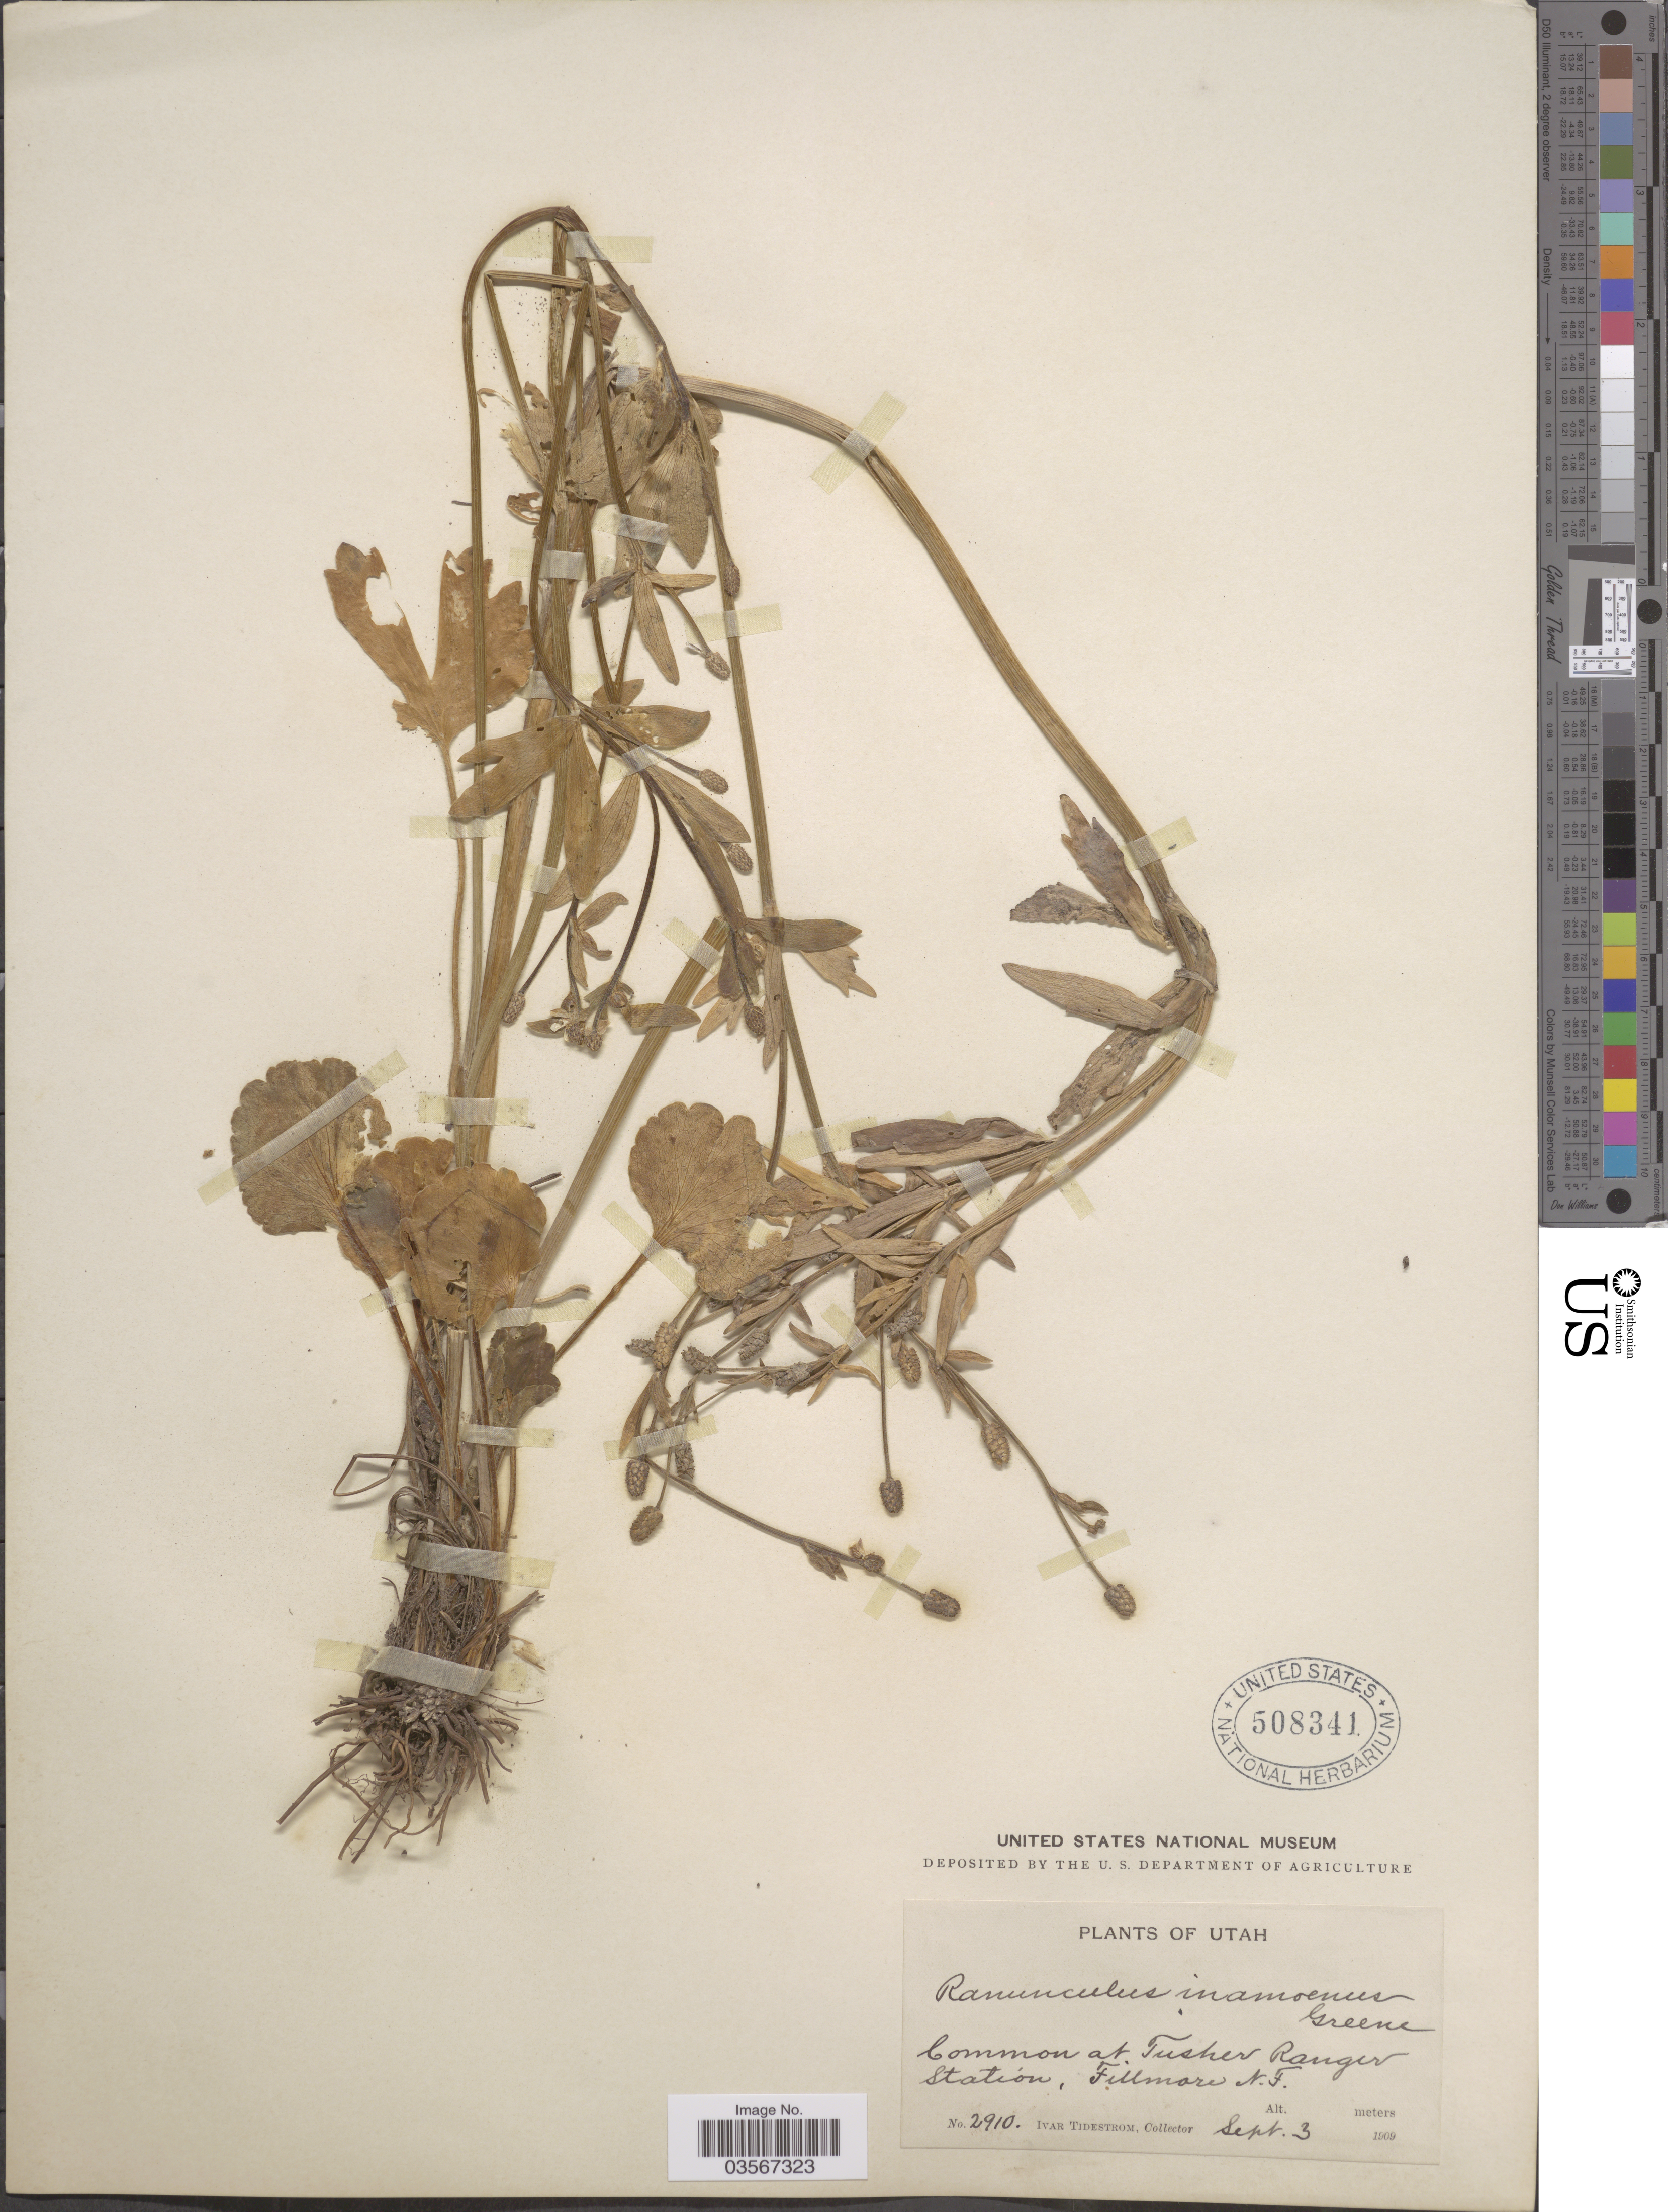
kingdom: Plantae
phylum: Tracheophyta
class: Magnoliopsida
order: Ranunculales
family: Ranunculaceae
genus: Ranunculus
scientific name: Ranunculus inamoenus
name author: Greene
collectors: I. F. Tidestrom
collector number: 2910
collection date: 1909-09-03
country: United States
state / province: Utah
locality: Tusher Ranger Station, Fillmore N. F.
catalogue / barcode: US 508341